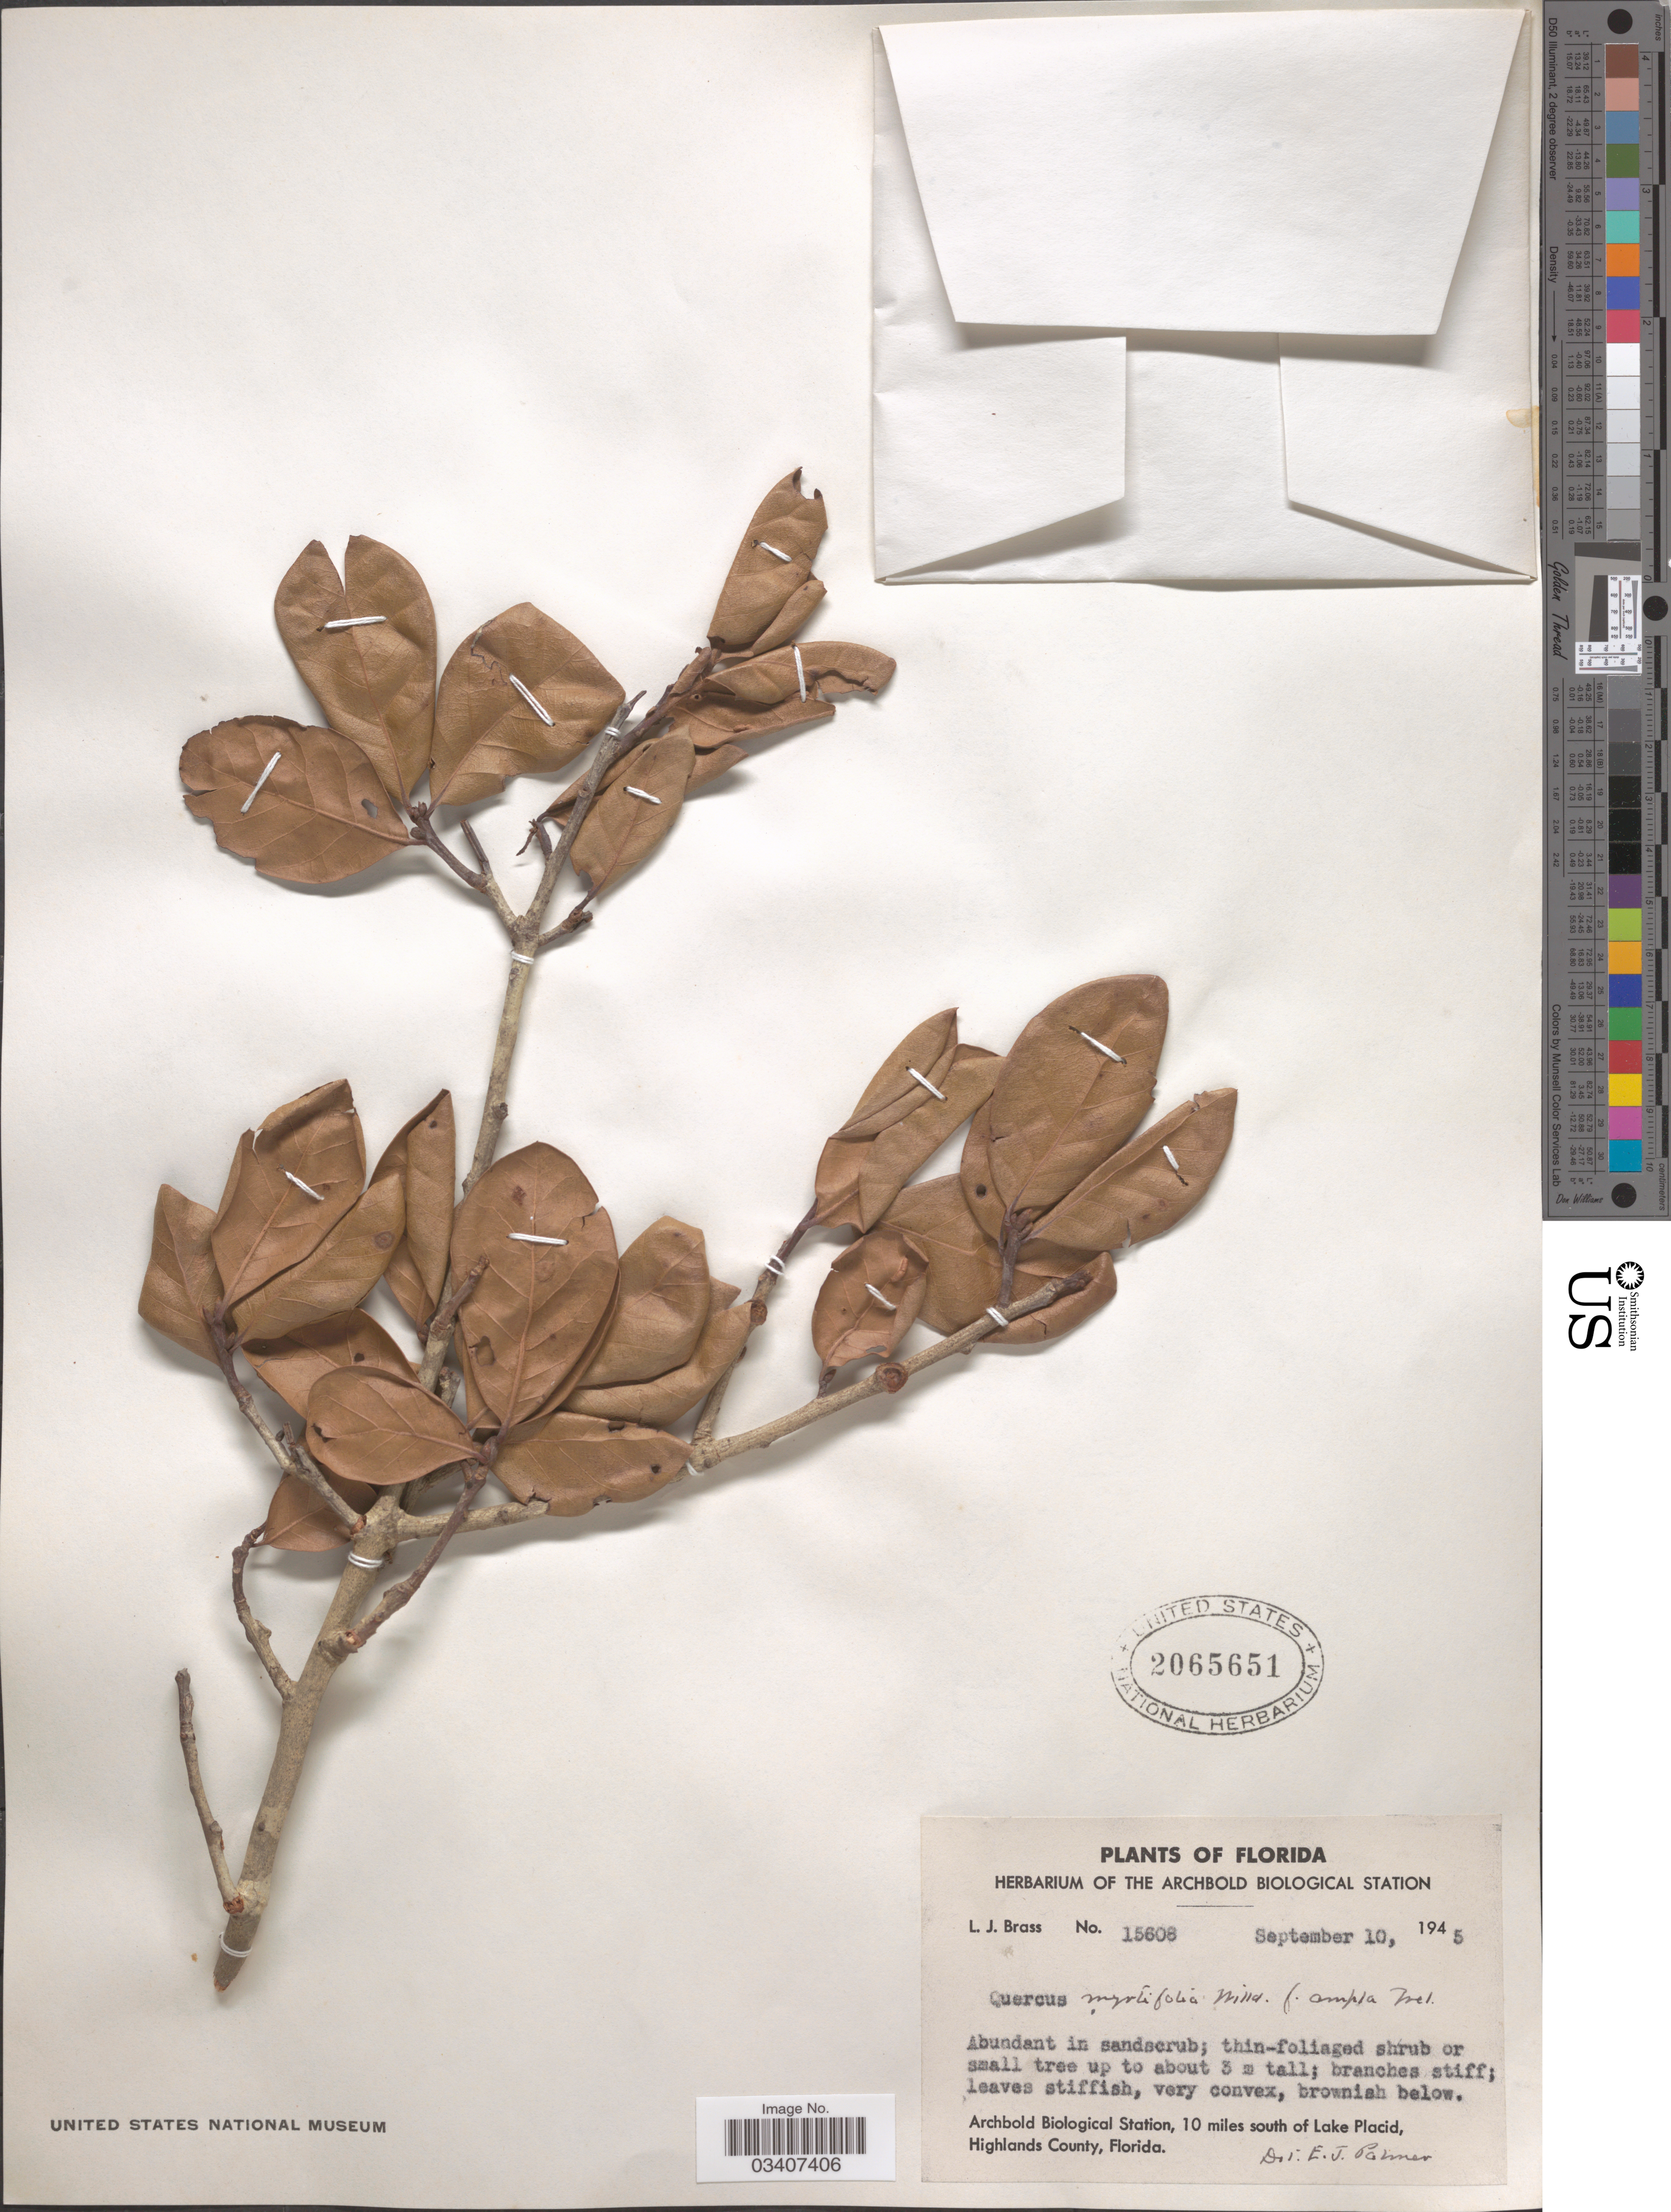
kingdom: Plantae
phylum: Tracheophyta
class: Magnoliopsida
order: Fagales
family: Fagaceae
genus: Quercus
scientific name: Quercus myrtifolia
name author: Willd.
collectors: L. J. Brass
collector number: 15608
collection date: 1945-09-10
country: United States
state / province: Florida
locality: Archbold Biological Station, 10 miles south of Lake Placid, Highlands County.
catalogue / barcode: US 2065651